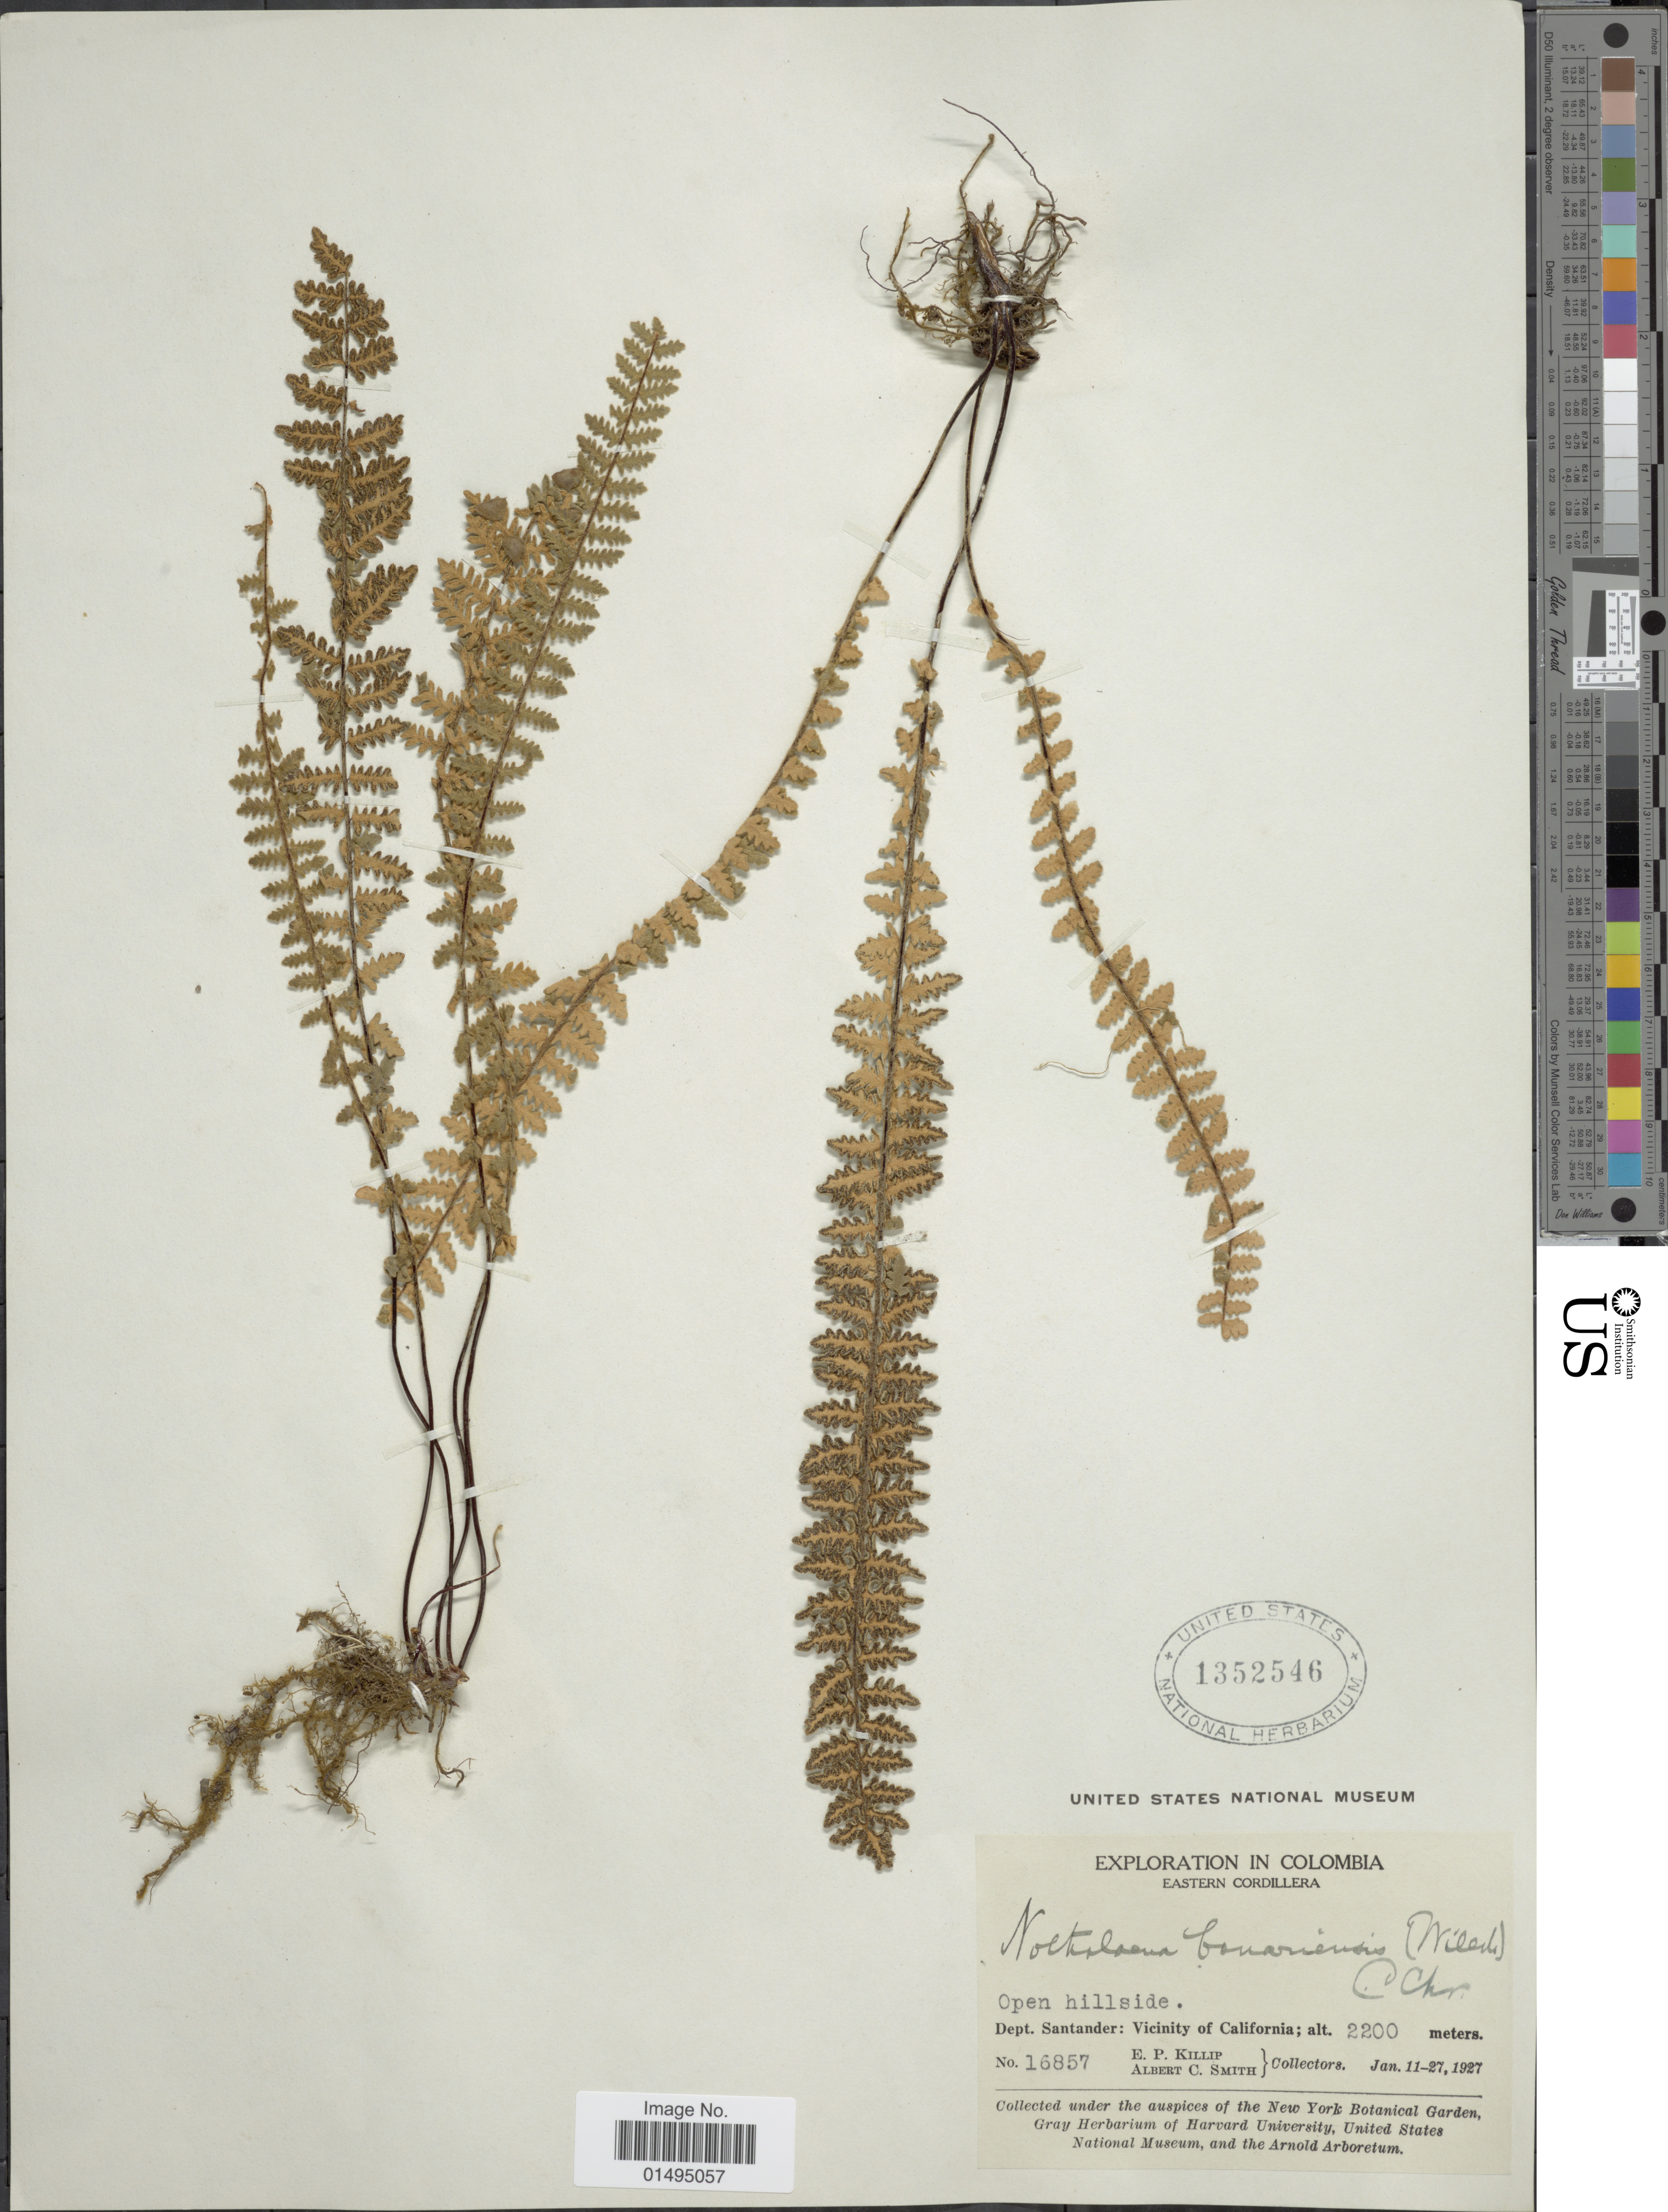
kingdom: Plantae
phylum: Tracheophyta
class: Polypodiopsida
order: Polypodiales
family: Pteridaceae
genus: Myriopteris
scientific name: Myriopteris aurea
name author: (Poir.) Grusz & Windham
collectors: E. P. Killip & A. C. Smith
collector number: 16857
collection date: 1927-01-11/1927-01-27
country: Colombia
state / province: Santander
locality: Eastern Cordillera, Dept. Santander: Vicinity of California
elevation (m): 2200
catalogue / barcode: US 1352546